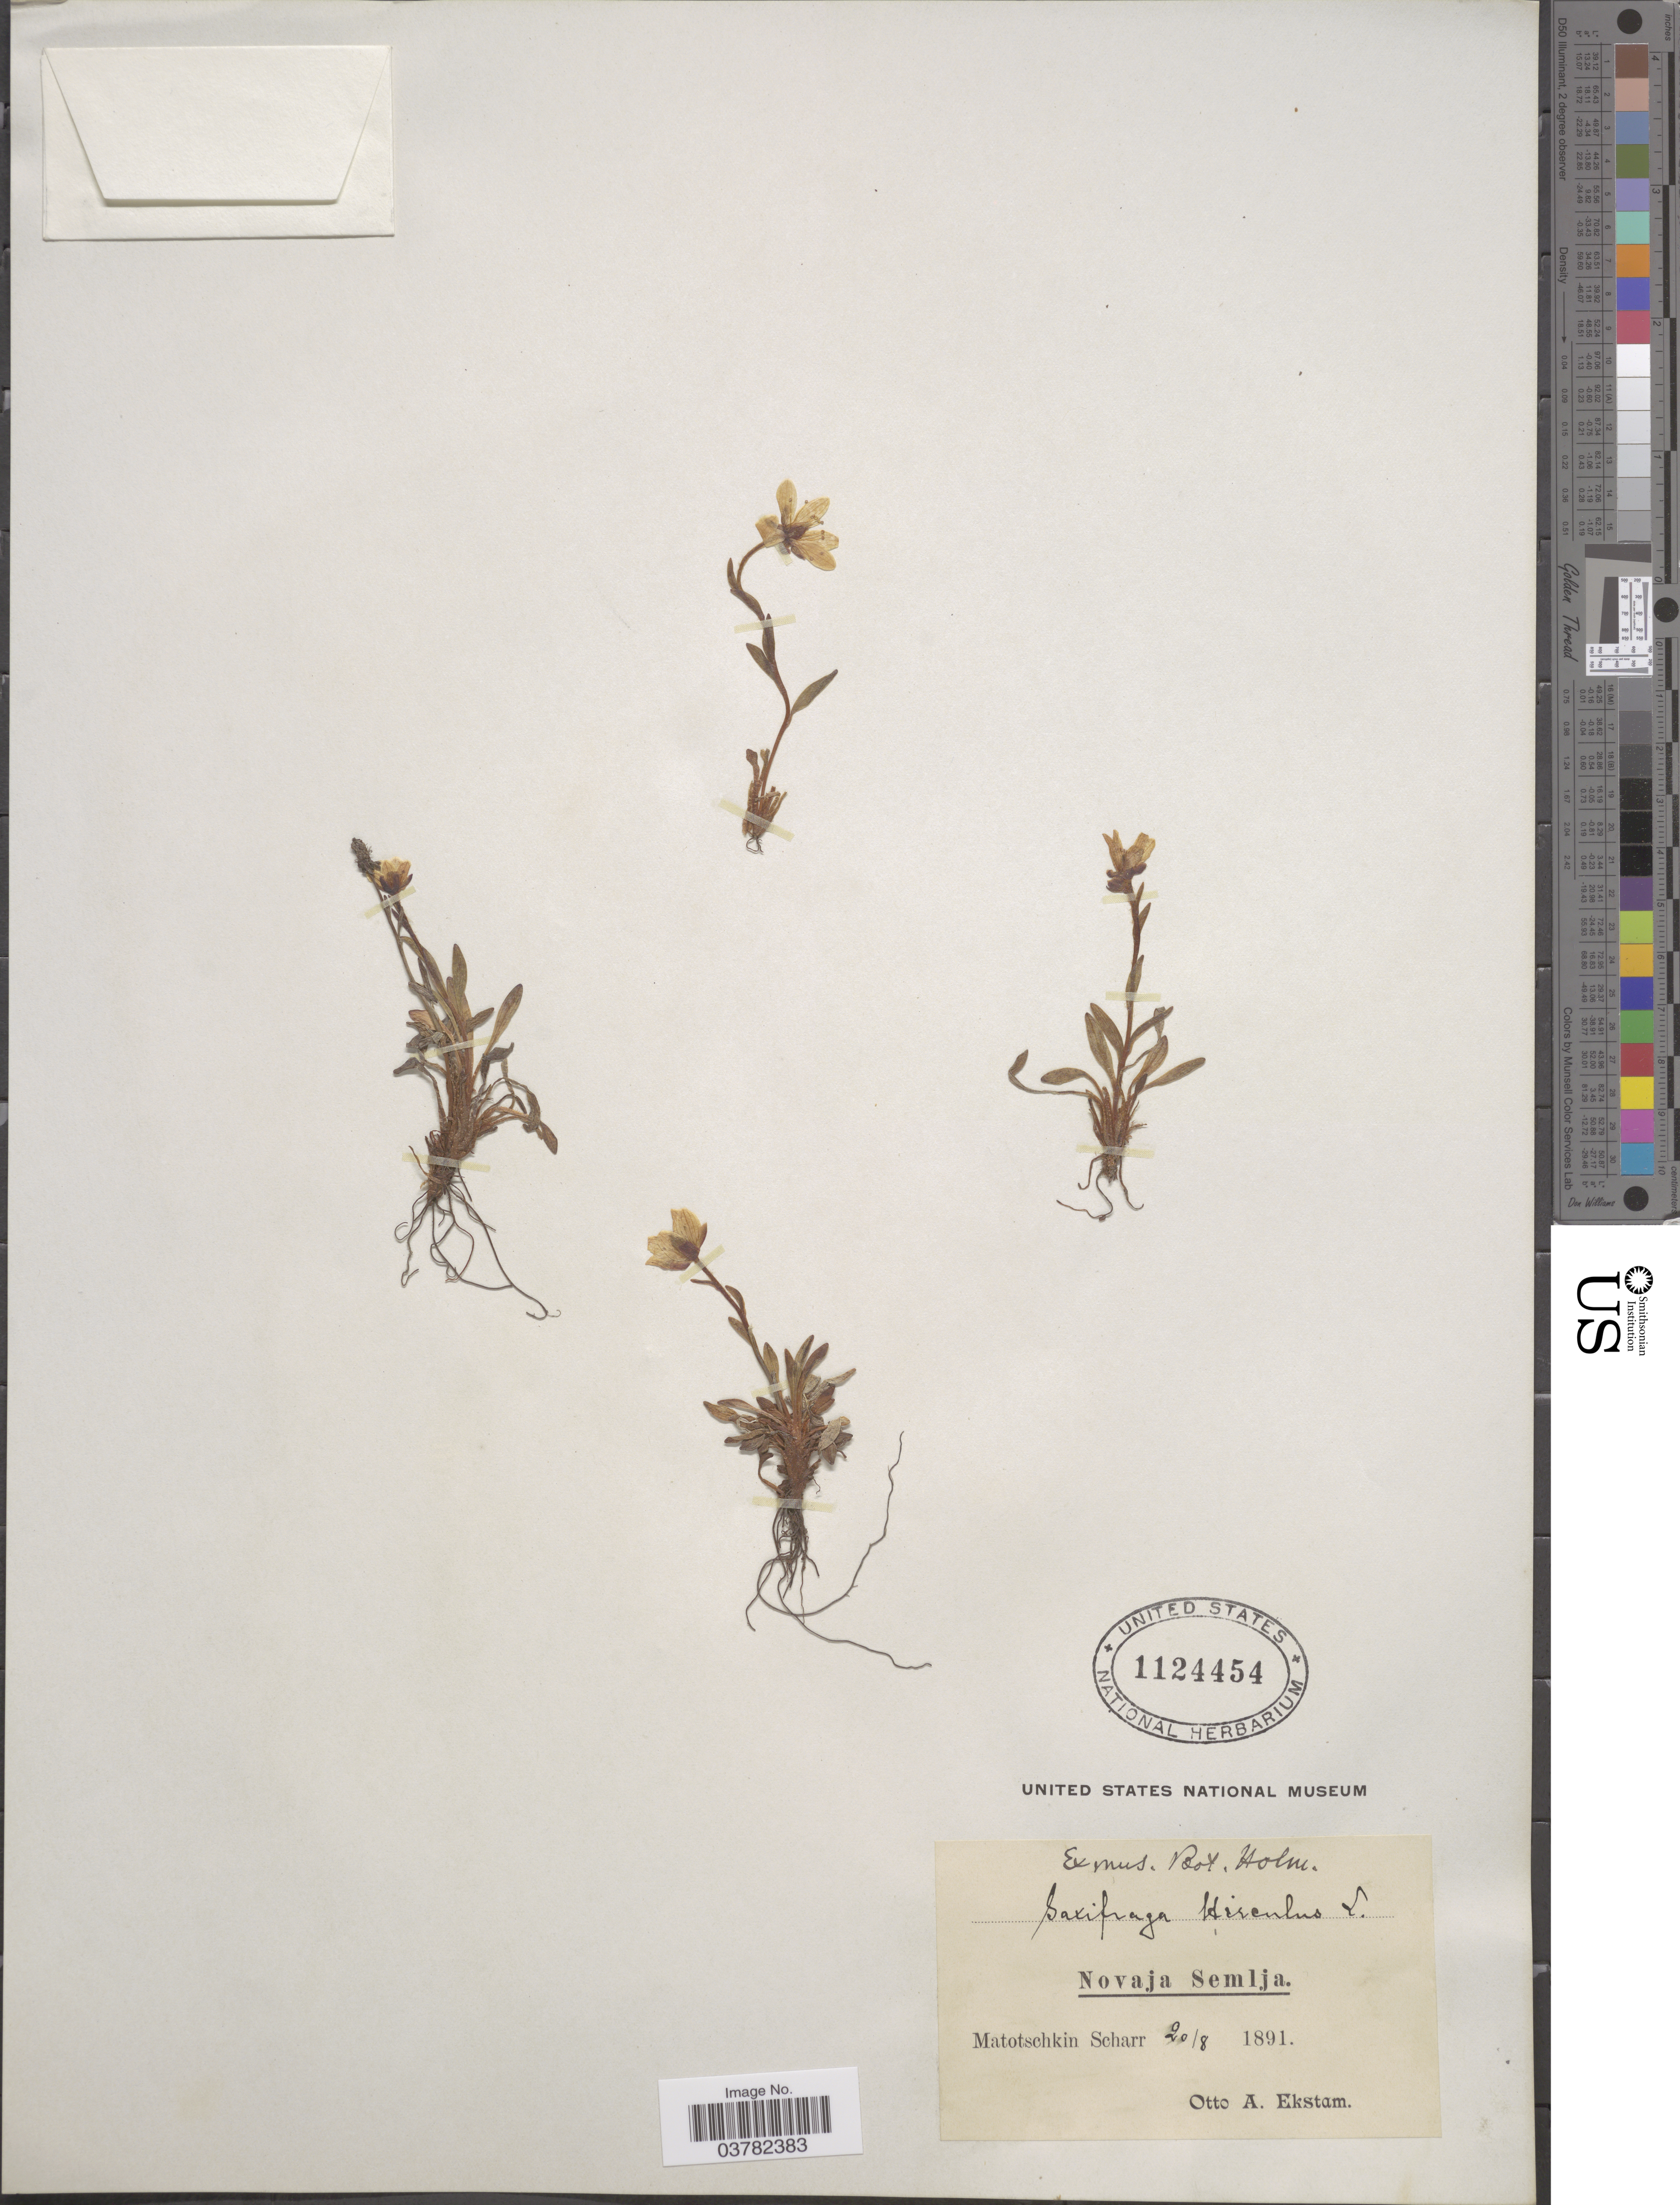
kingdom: Plantae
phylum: Tracheophyta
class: Magnoliopsida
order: Saxifragales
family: Saxifragaceae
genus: Saxifraga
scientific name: Saxifraga hirculus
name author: L.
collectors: O. Ekstam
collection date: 1891-08-20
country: Russian Federation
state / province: Arkhangelsk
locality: Novaja Semlja. Matotschkin Scharr.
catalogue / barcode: US 1124454